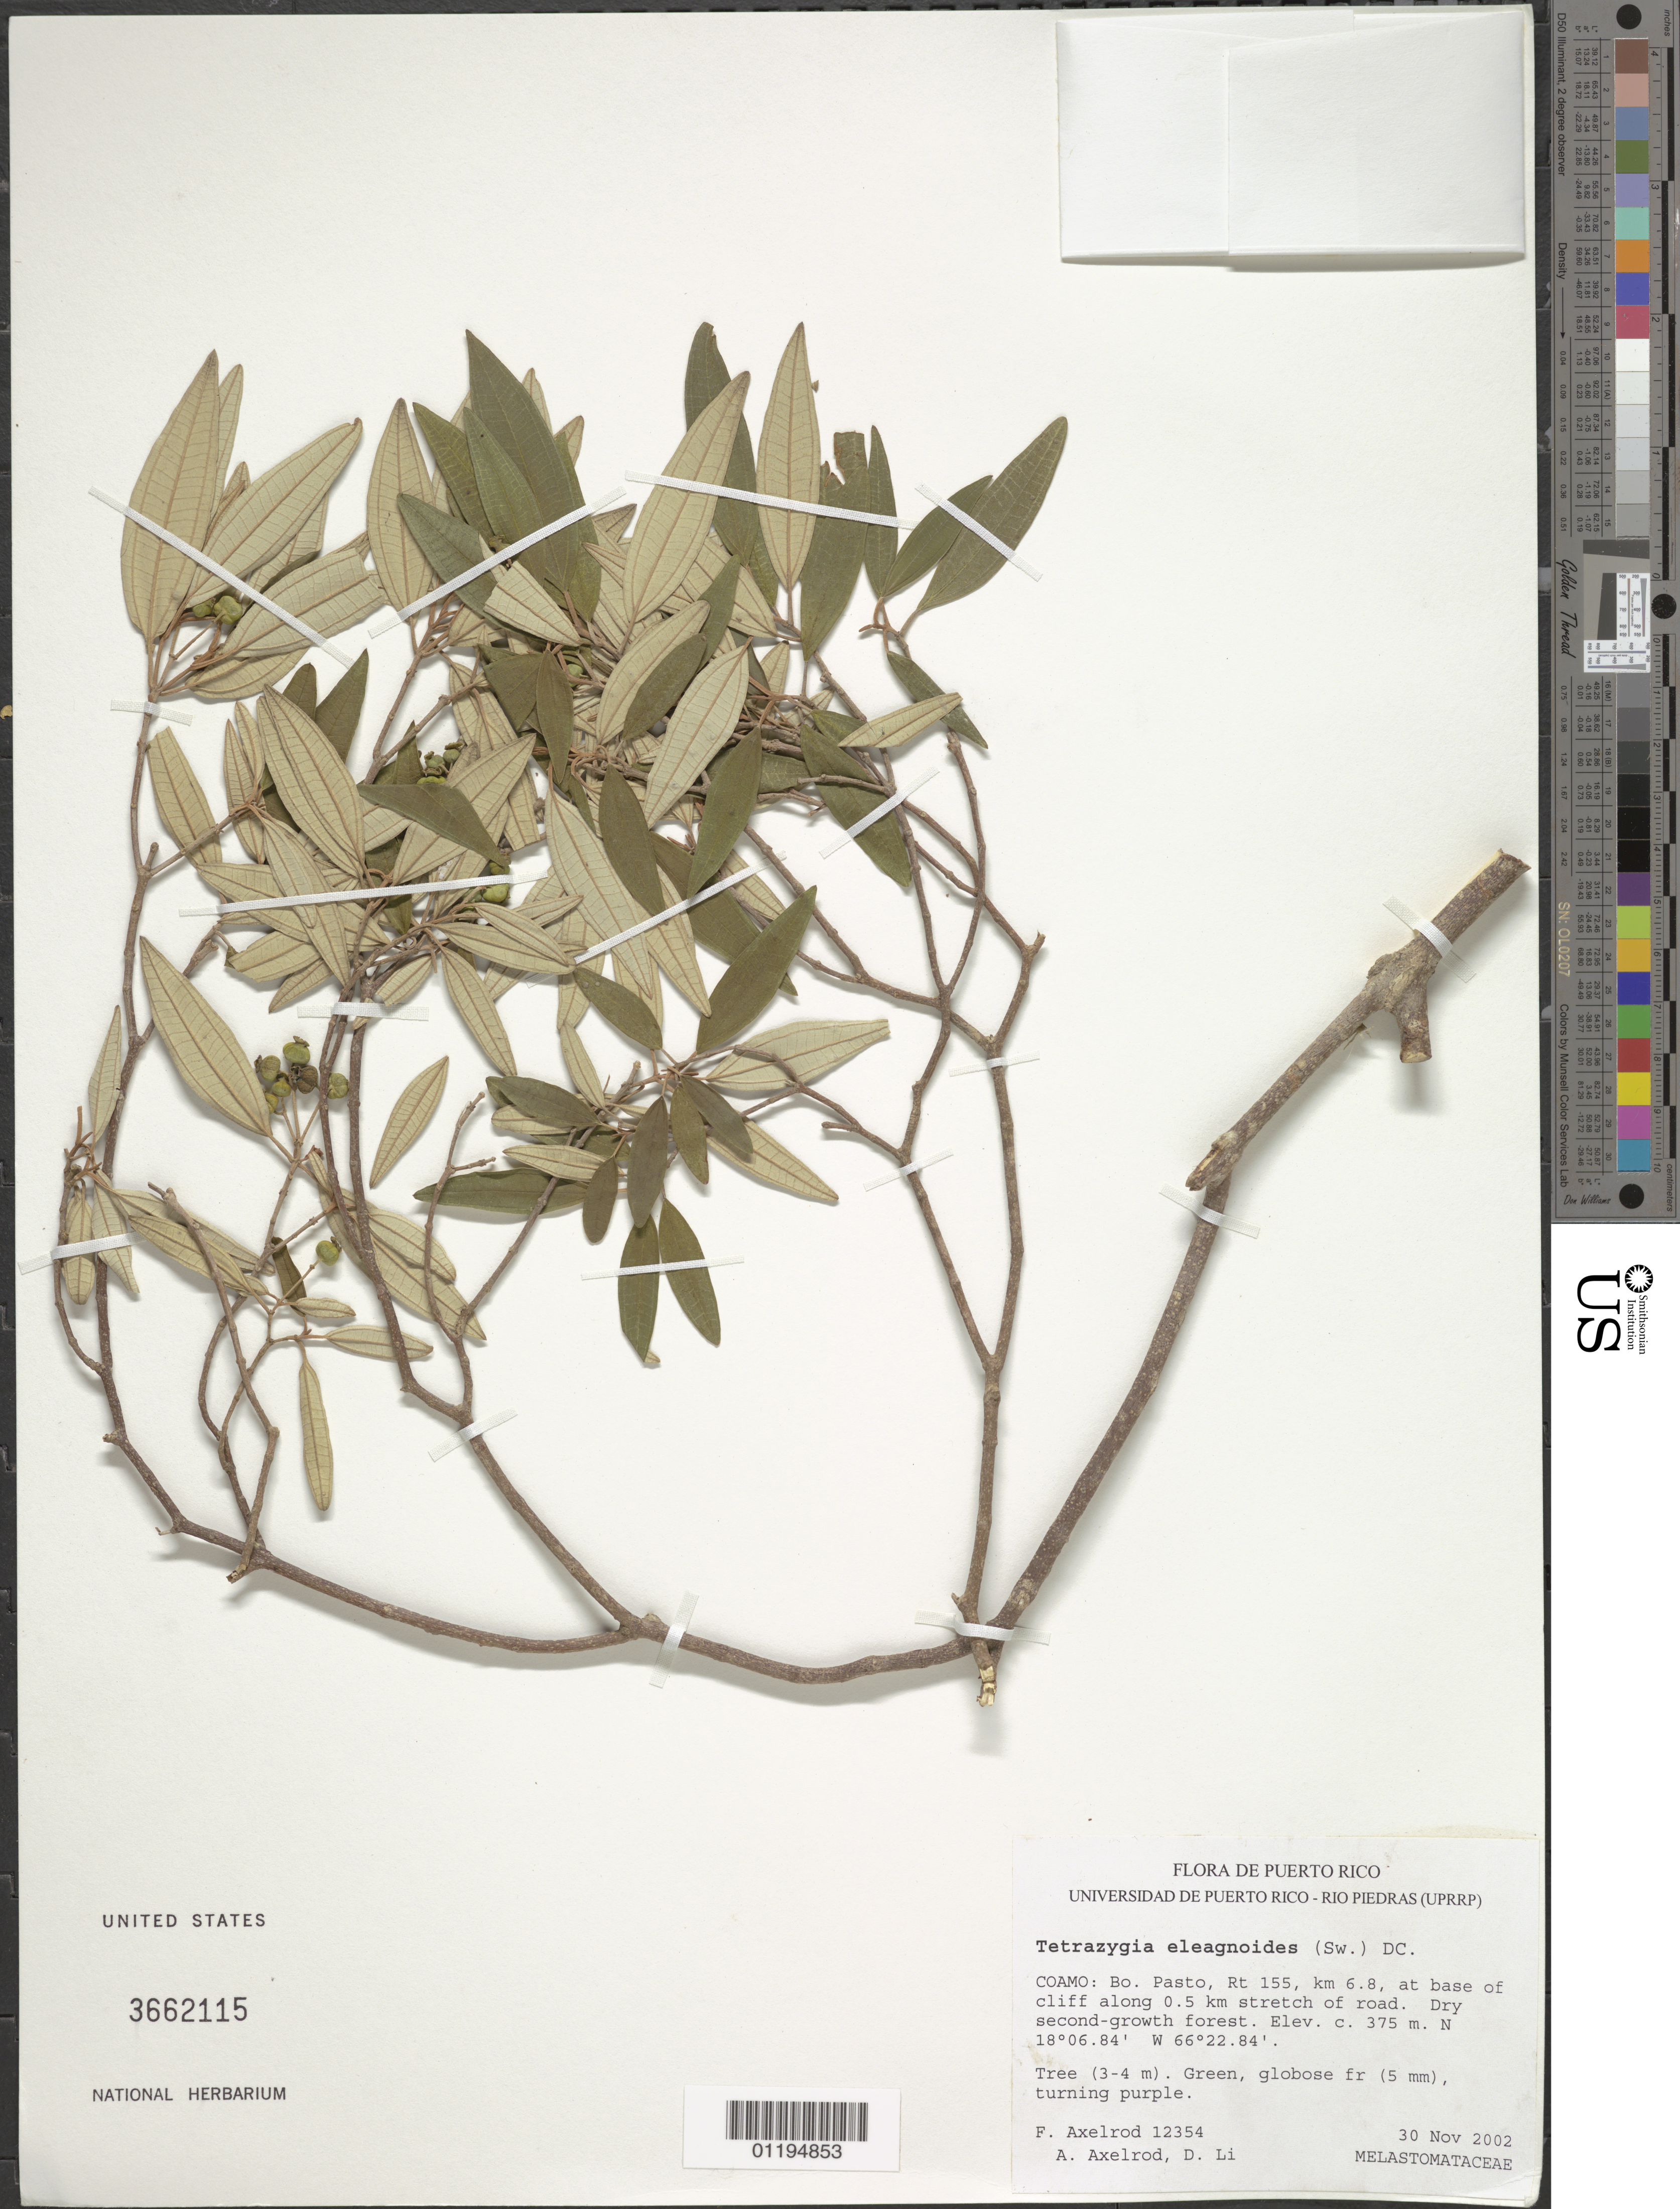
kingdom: Plantae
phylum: Tracheophyta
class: Magnoliopsida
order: Myrtales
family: Melastomataceae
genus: Miconia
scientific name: Miconia elaeagnoides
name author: (Sw.) Griseb.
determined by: Judd, Walter S.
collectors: F. S. Axelrod, A. Axelrod & D. Li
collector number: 12354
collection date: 2002-11-30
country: Puerto Rico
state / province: Coamo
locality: Rt 155 at base of cliff along 0.5km stretch of rd.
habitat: Dry second-growth forest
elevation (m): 375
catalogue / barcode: US 3662115